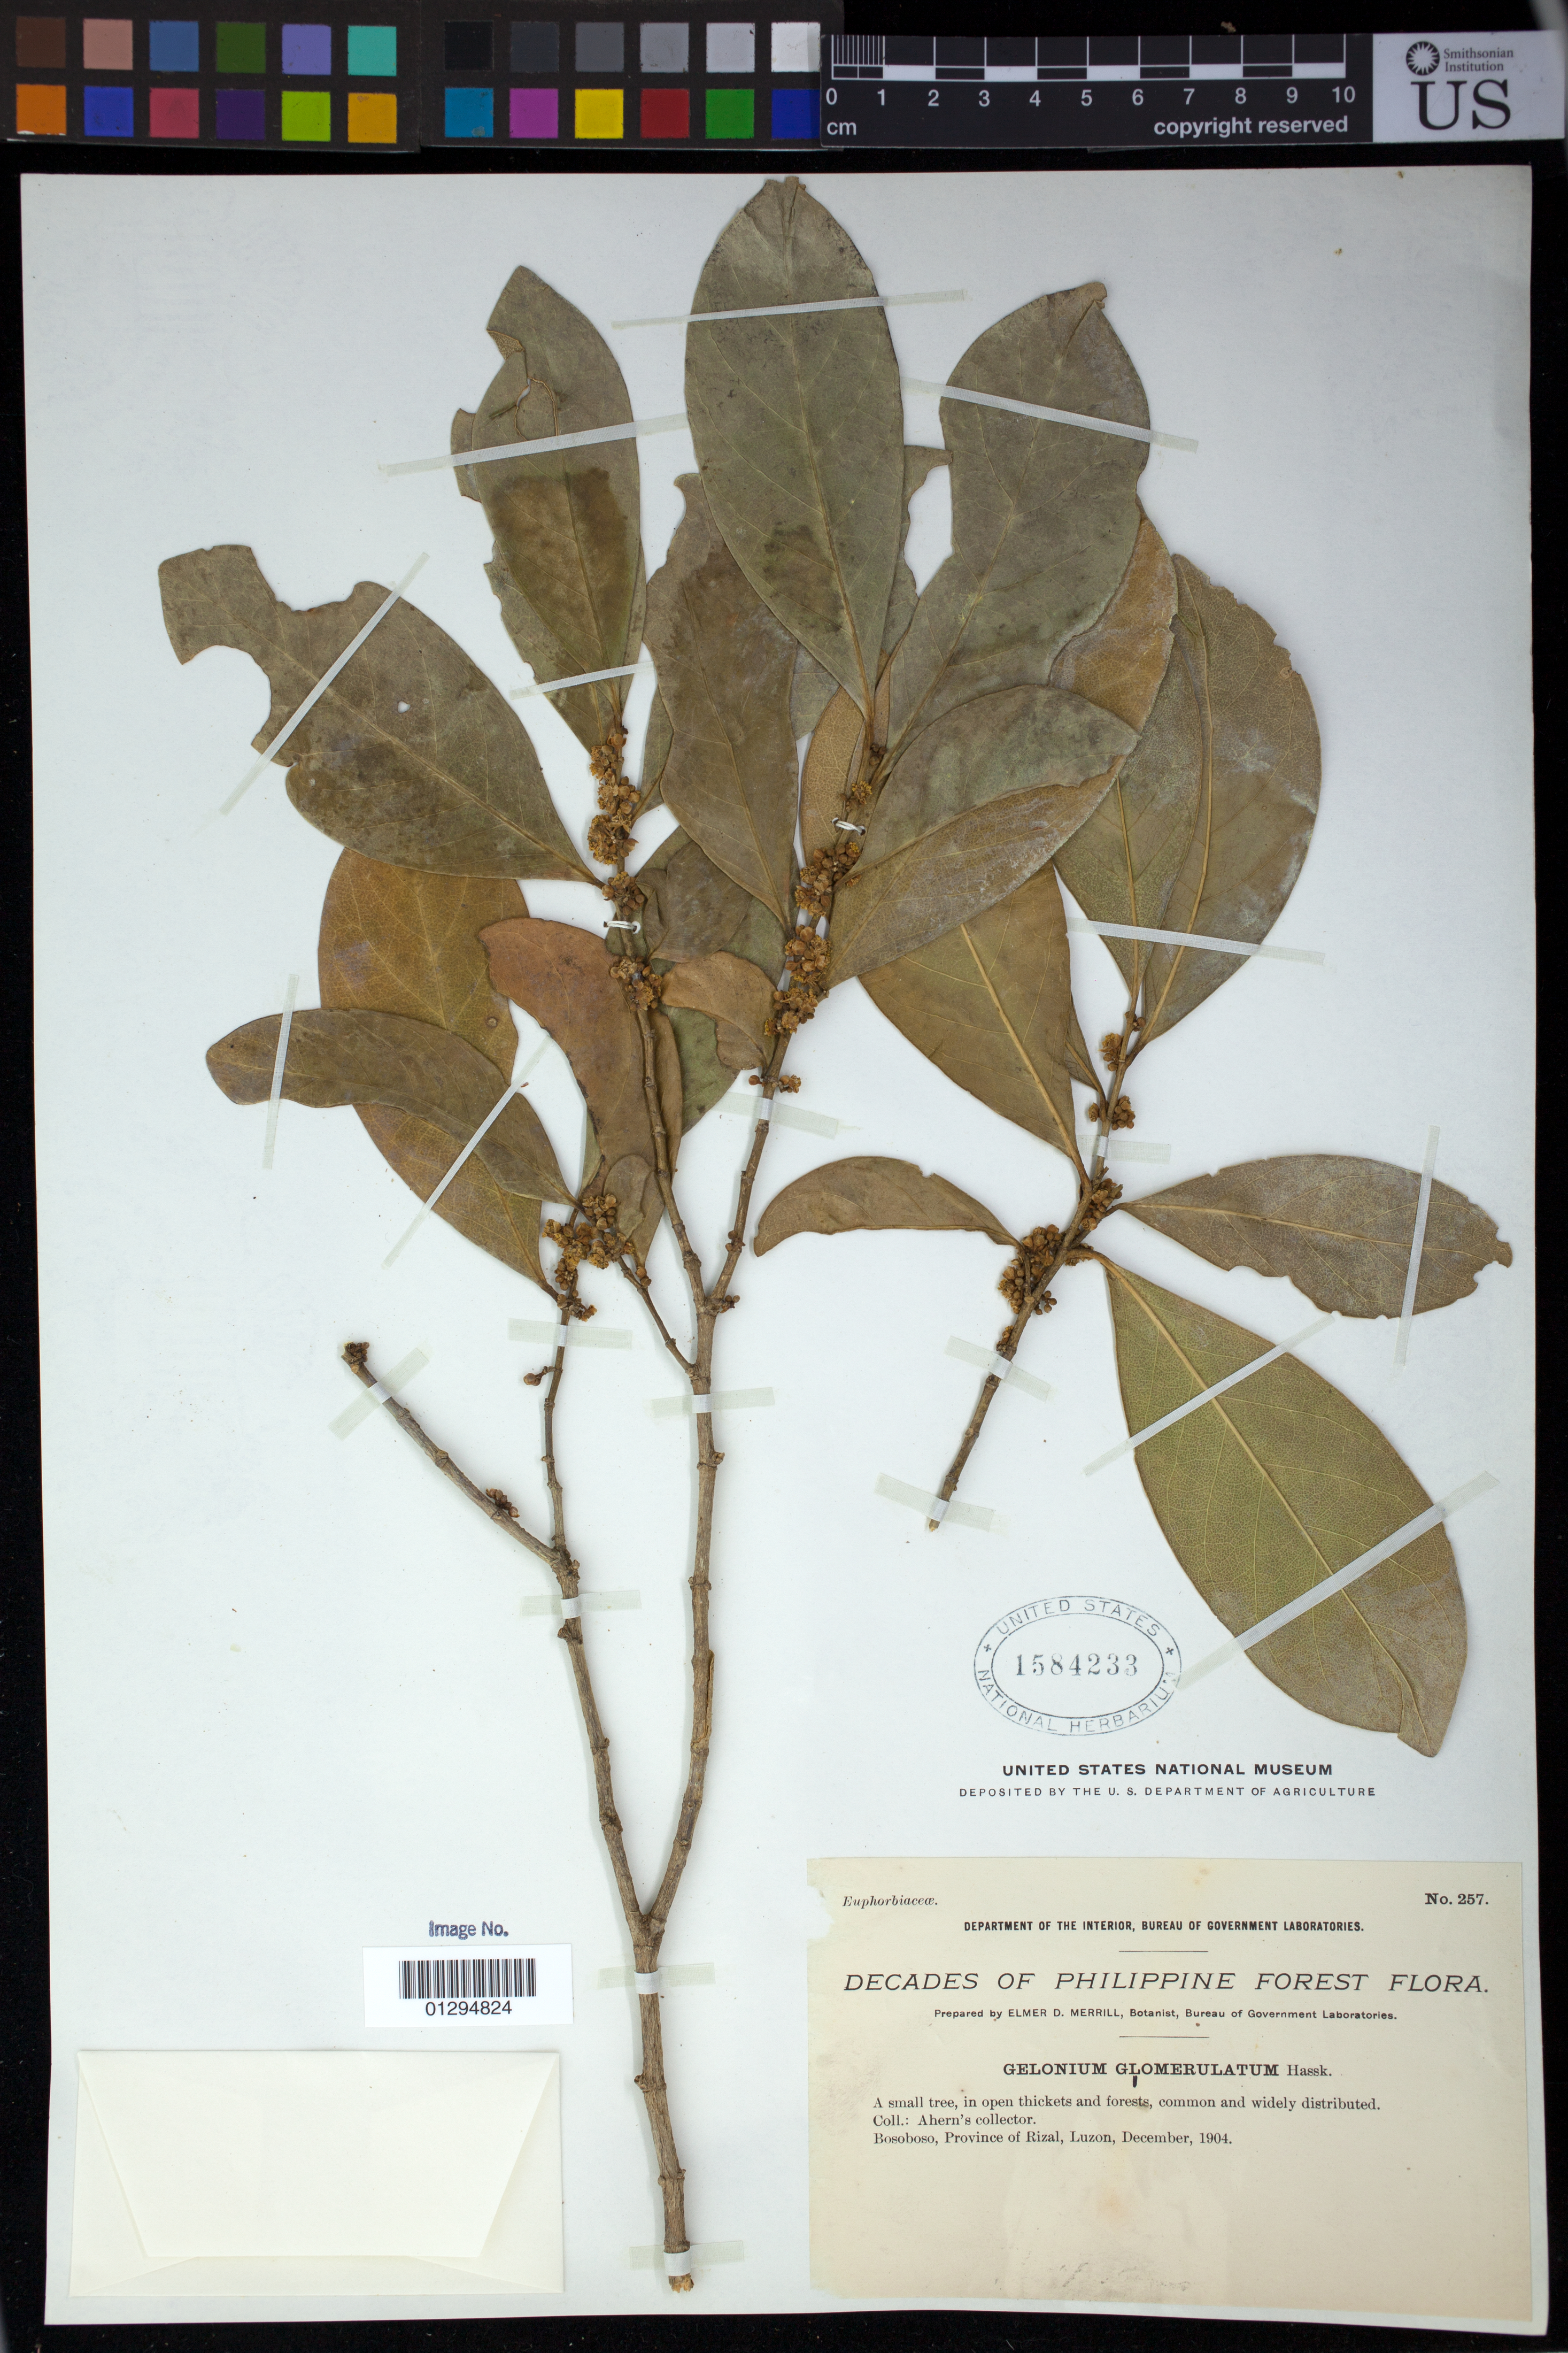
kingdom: Plantae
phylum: Tracheophyta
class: Magnoliopsida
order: Malpighiales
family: Euphorbiaceae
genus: Suregada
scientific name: Suregada glomerulata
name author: (Blume) Baill.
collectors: Ahern's collector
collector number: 257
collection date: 1904-12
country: Philippines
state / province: Calabarzon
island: Luzon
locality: Bosonoso, Province of Rizal, Luzon.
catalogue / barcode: US 1584233